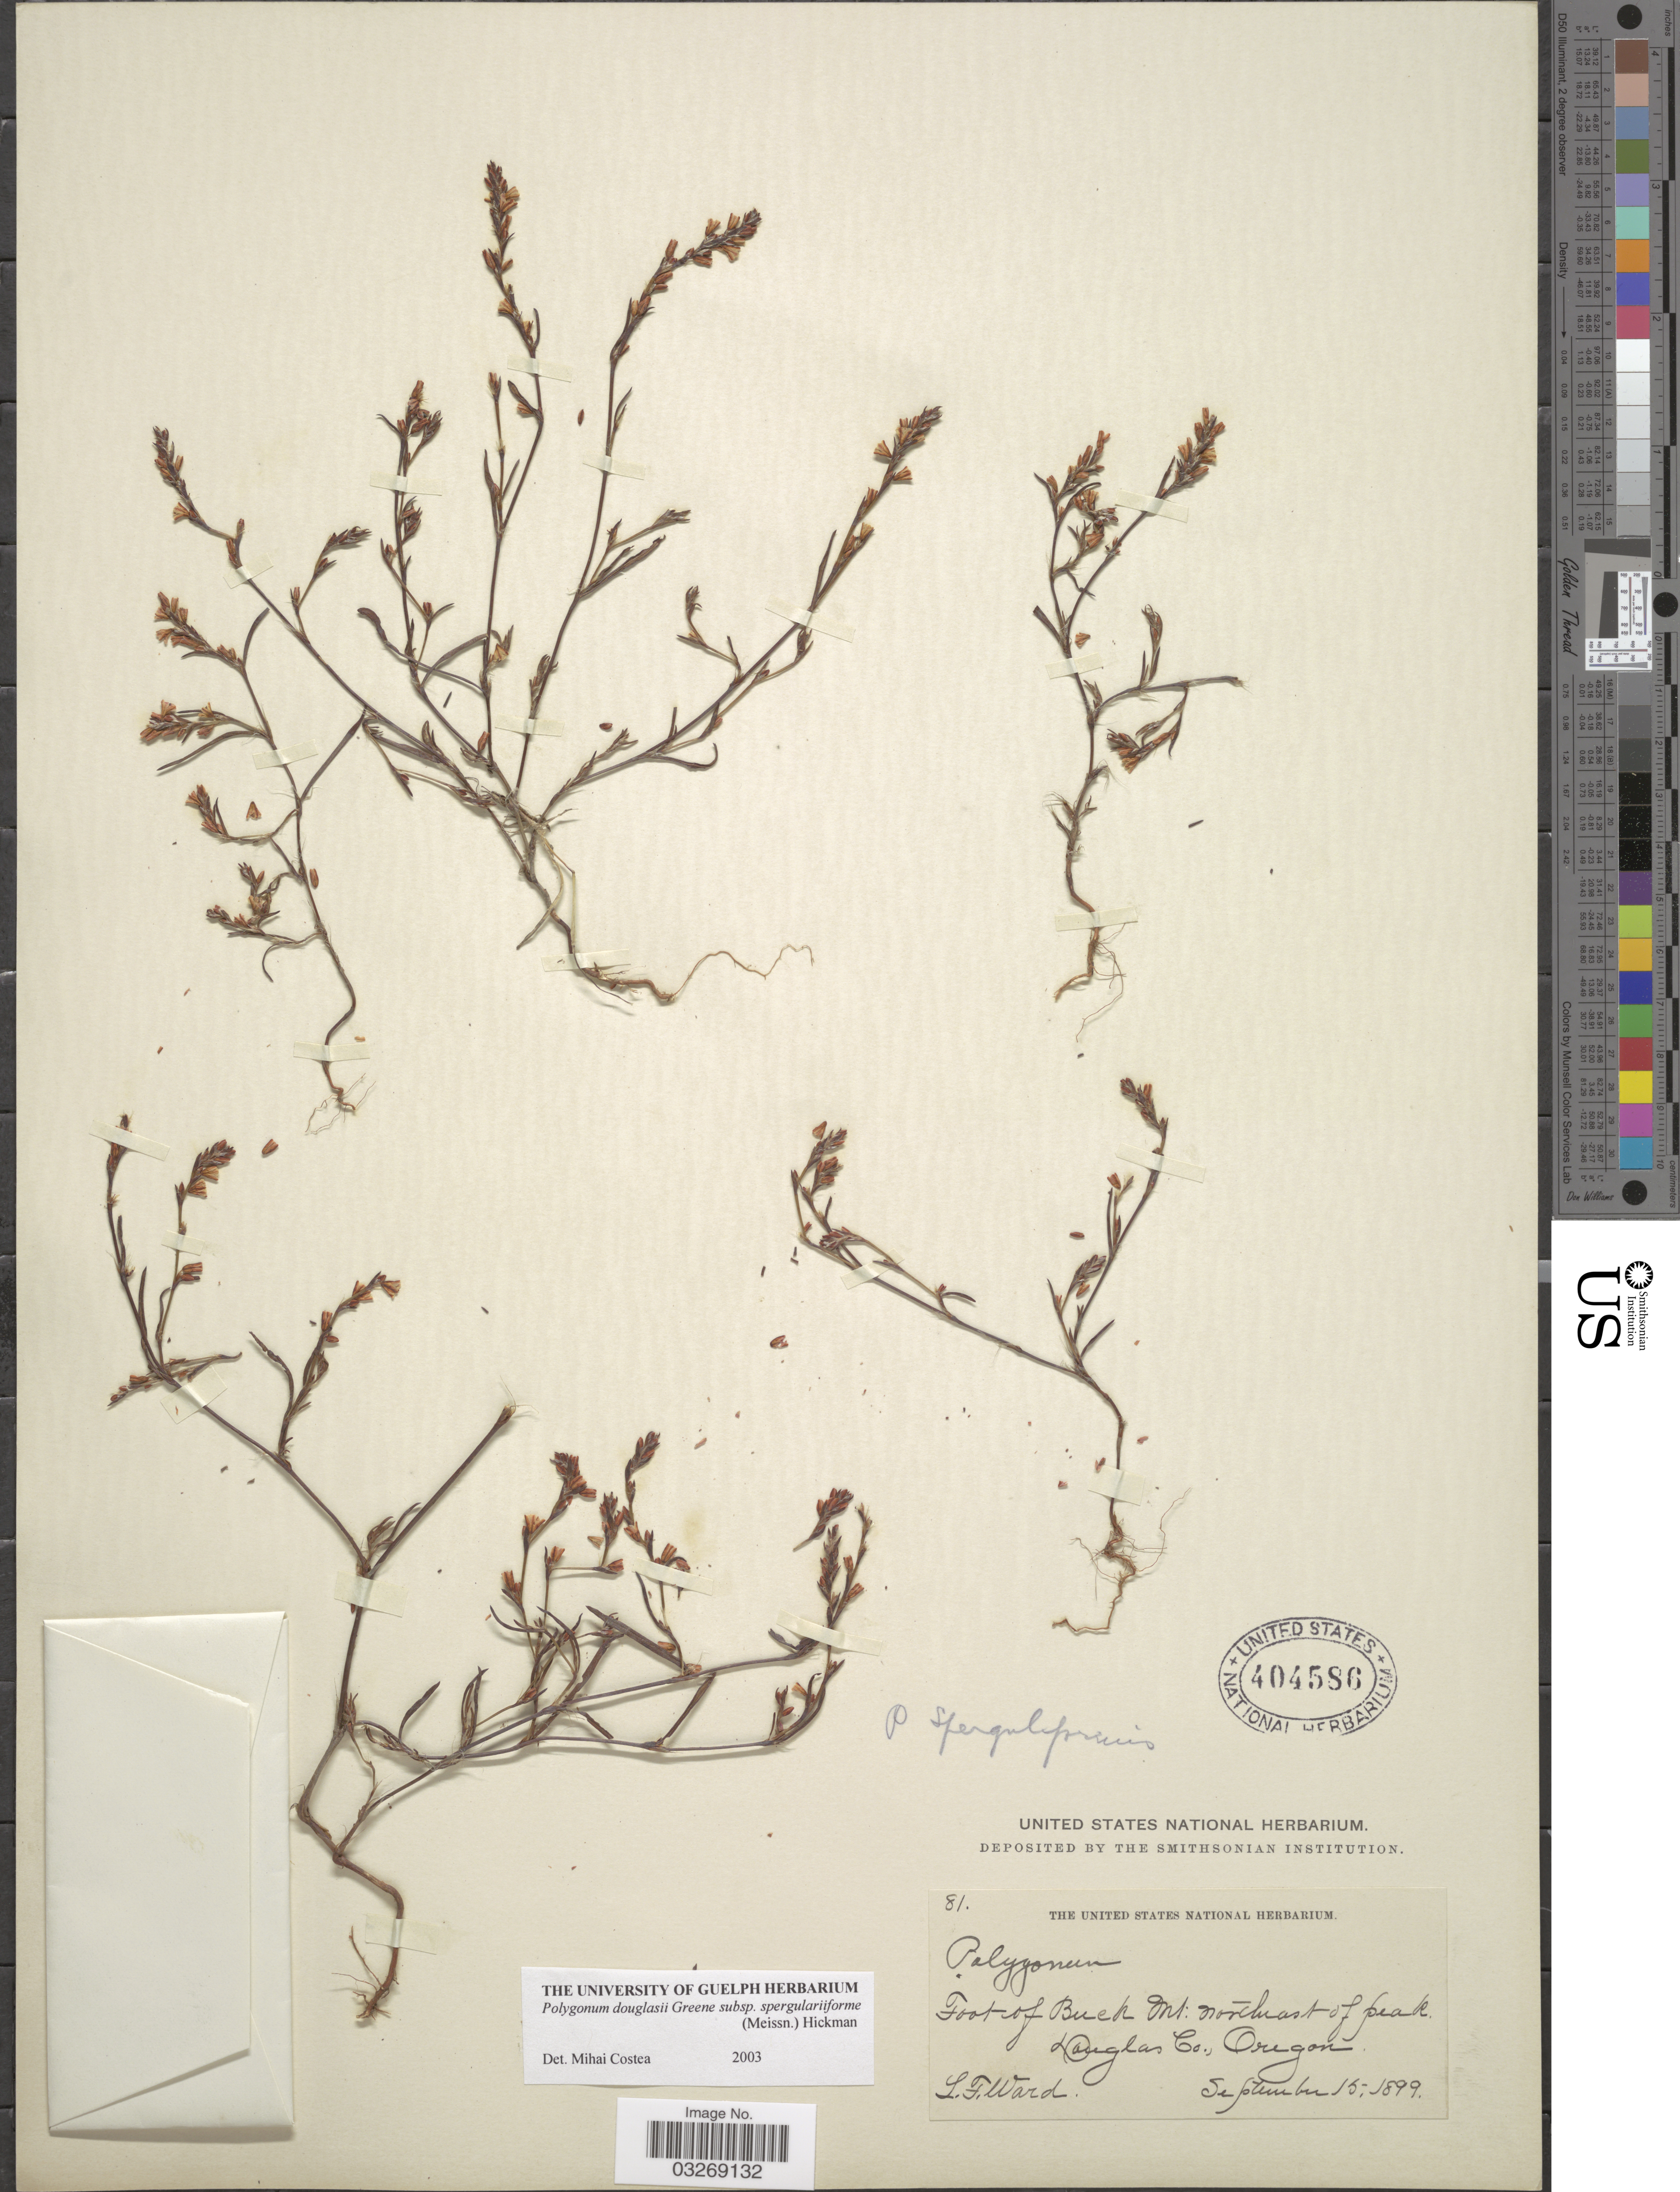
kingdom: Plantae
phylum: Tracheophyta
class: Magnoliopsida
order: Caryophyllales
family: Polygonaceae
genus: Polygonum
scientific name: Polygonum douglasii subsp. spergulariiforme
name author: (Meisn. ex Small) Hickman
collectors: L. Ward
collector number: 81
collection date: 1899-09-15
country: United States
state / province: Oregon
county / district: Douglas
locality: Foot of Buck Mt. Northeast of peak. Douglas Co.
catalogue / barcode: US 404586